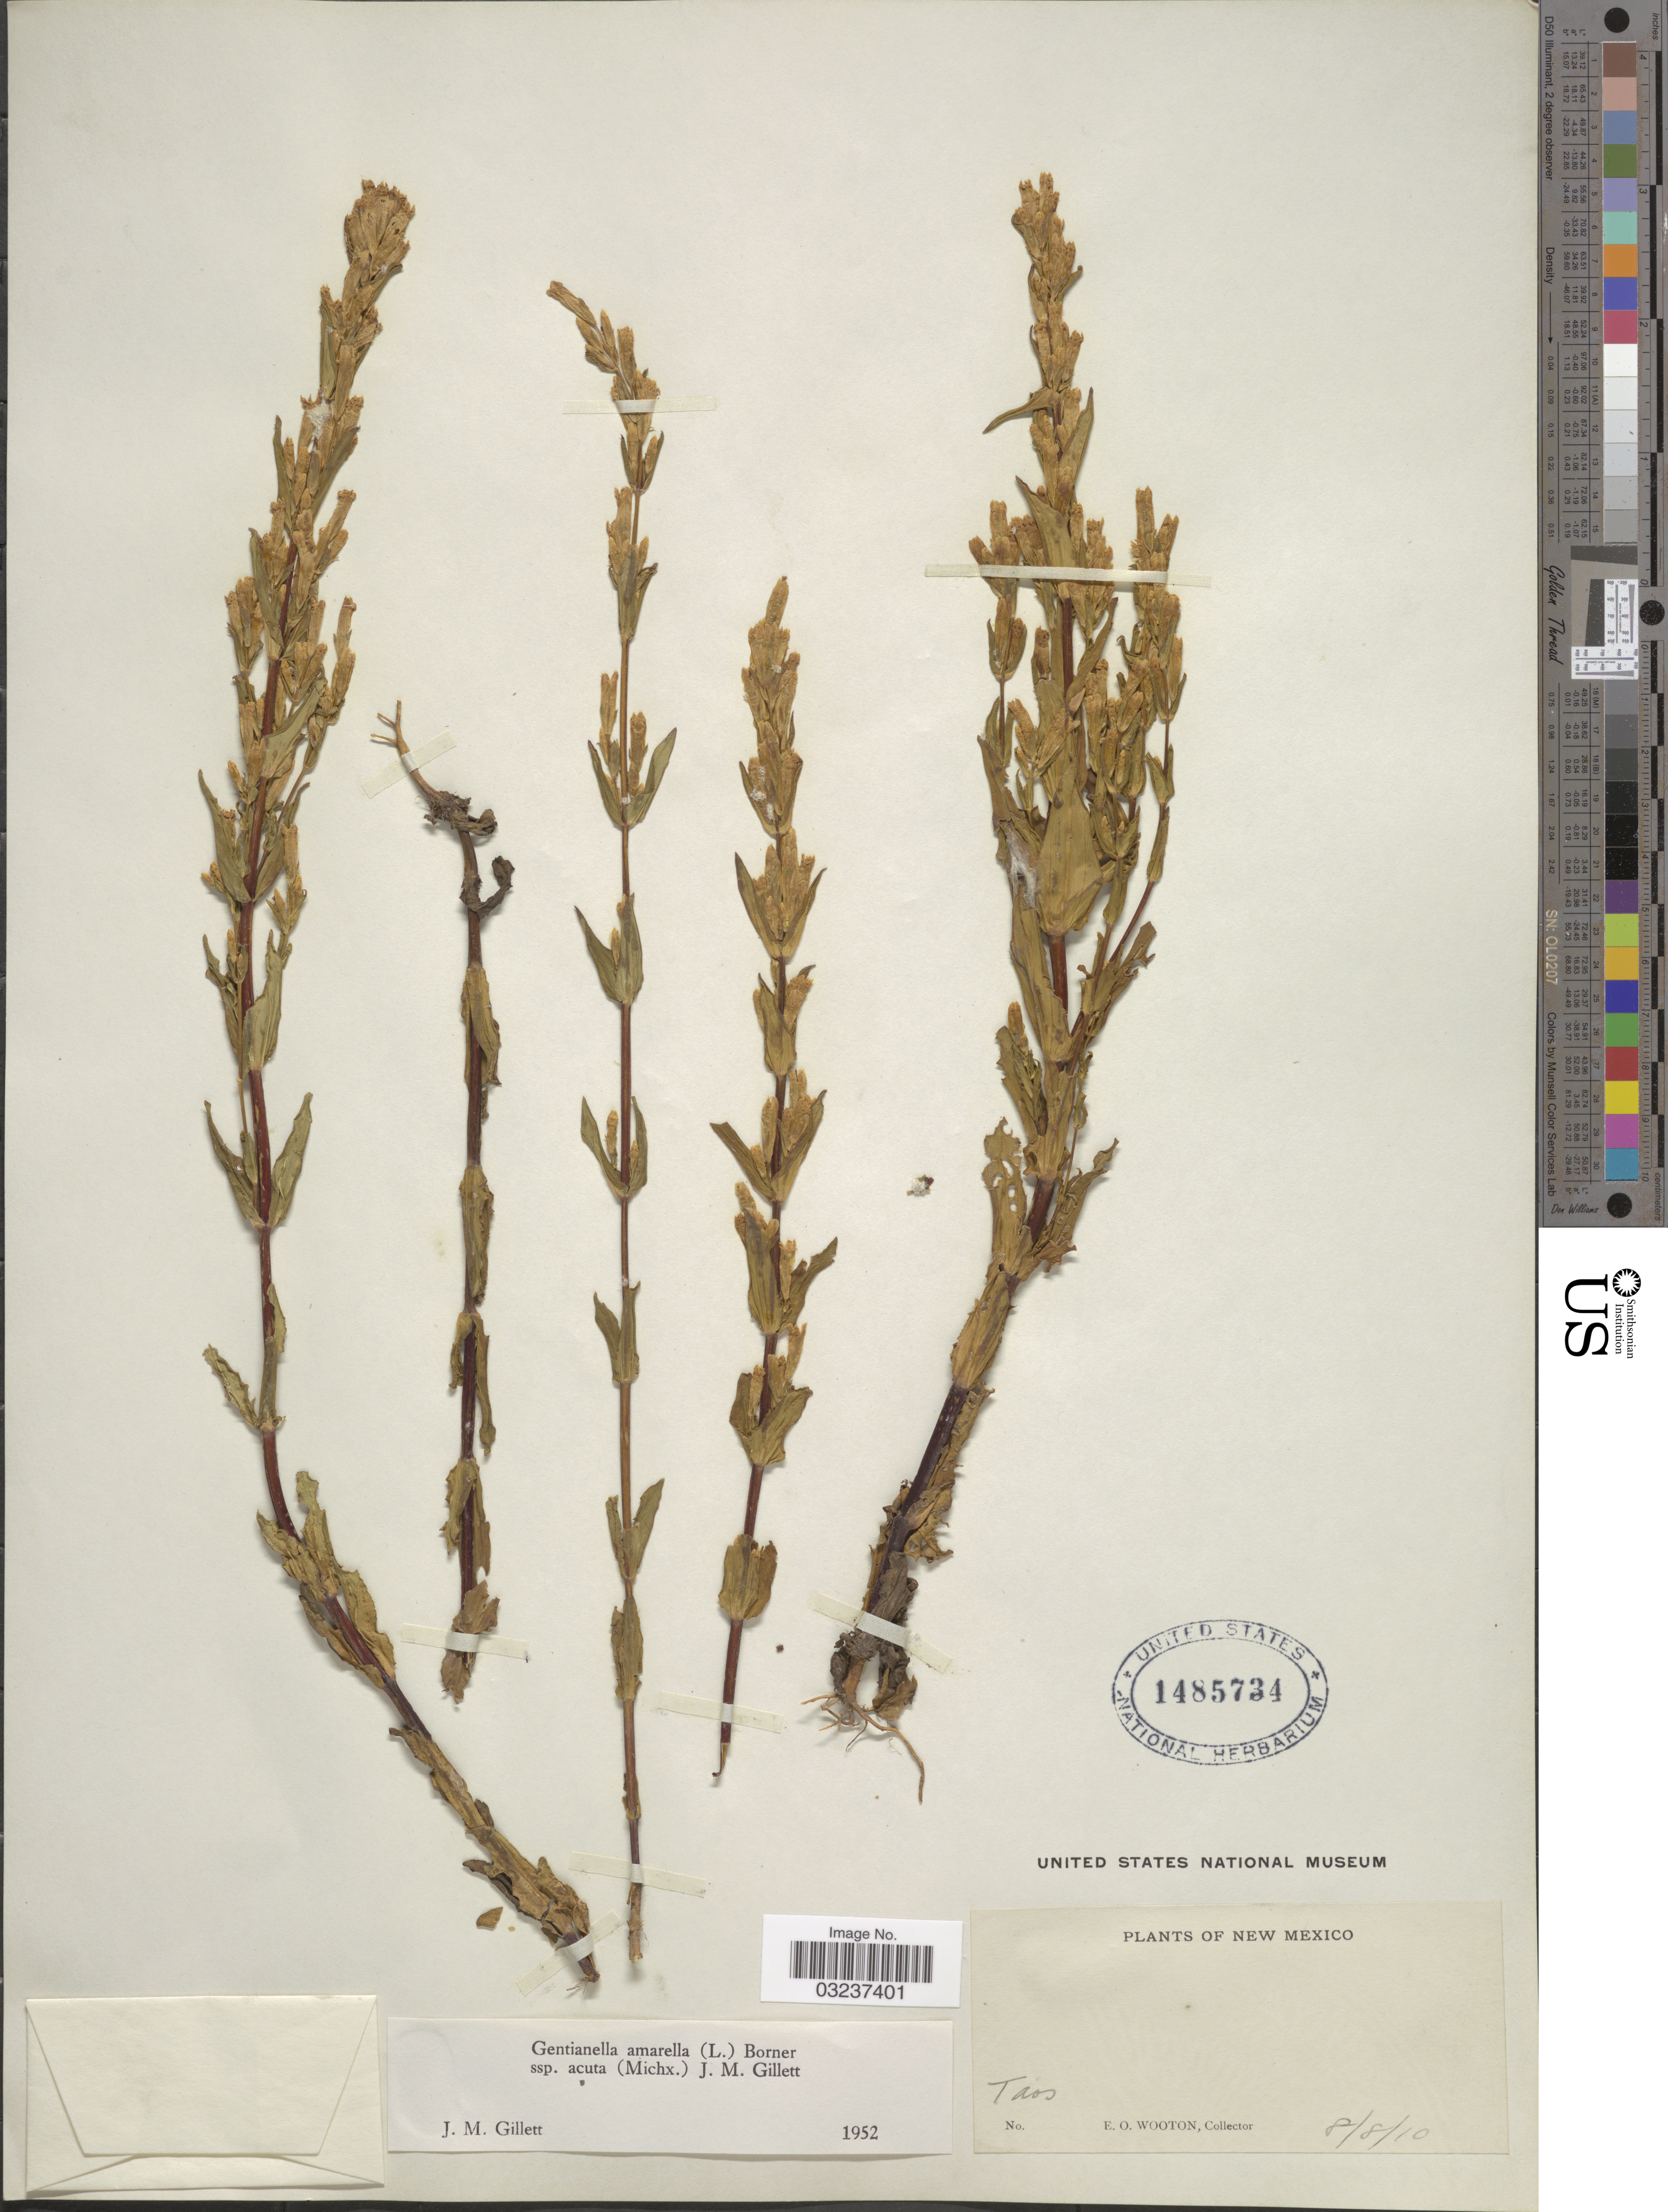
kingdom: Plantae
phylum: Tracheophyta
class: Magnoliopsida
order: Gentianales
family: Gentianaceae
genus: Gentianella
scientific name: Gentianella amarella subsp. acuta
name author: (Michx.) J.M. Gillett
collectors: E. O. Wooton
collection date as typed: Transcribed d/m/y: 8/8/10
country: United States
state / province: New Mexico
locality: Taos.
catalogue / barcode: US 1485734